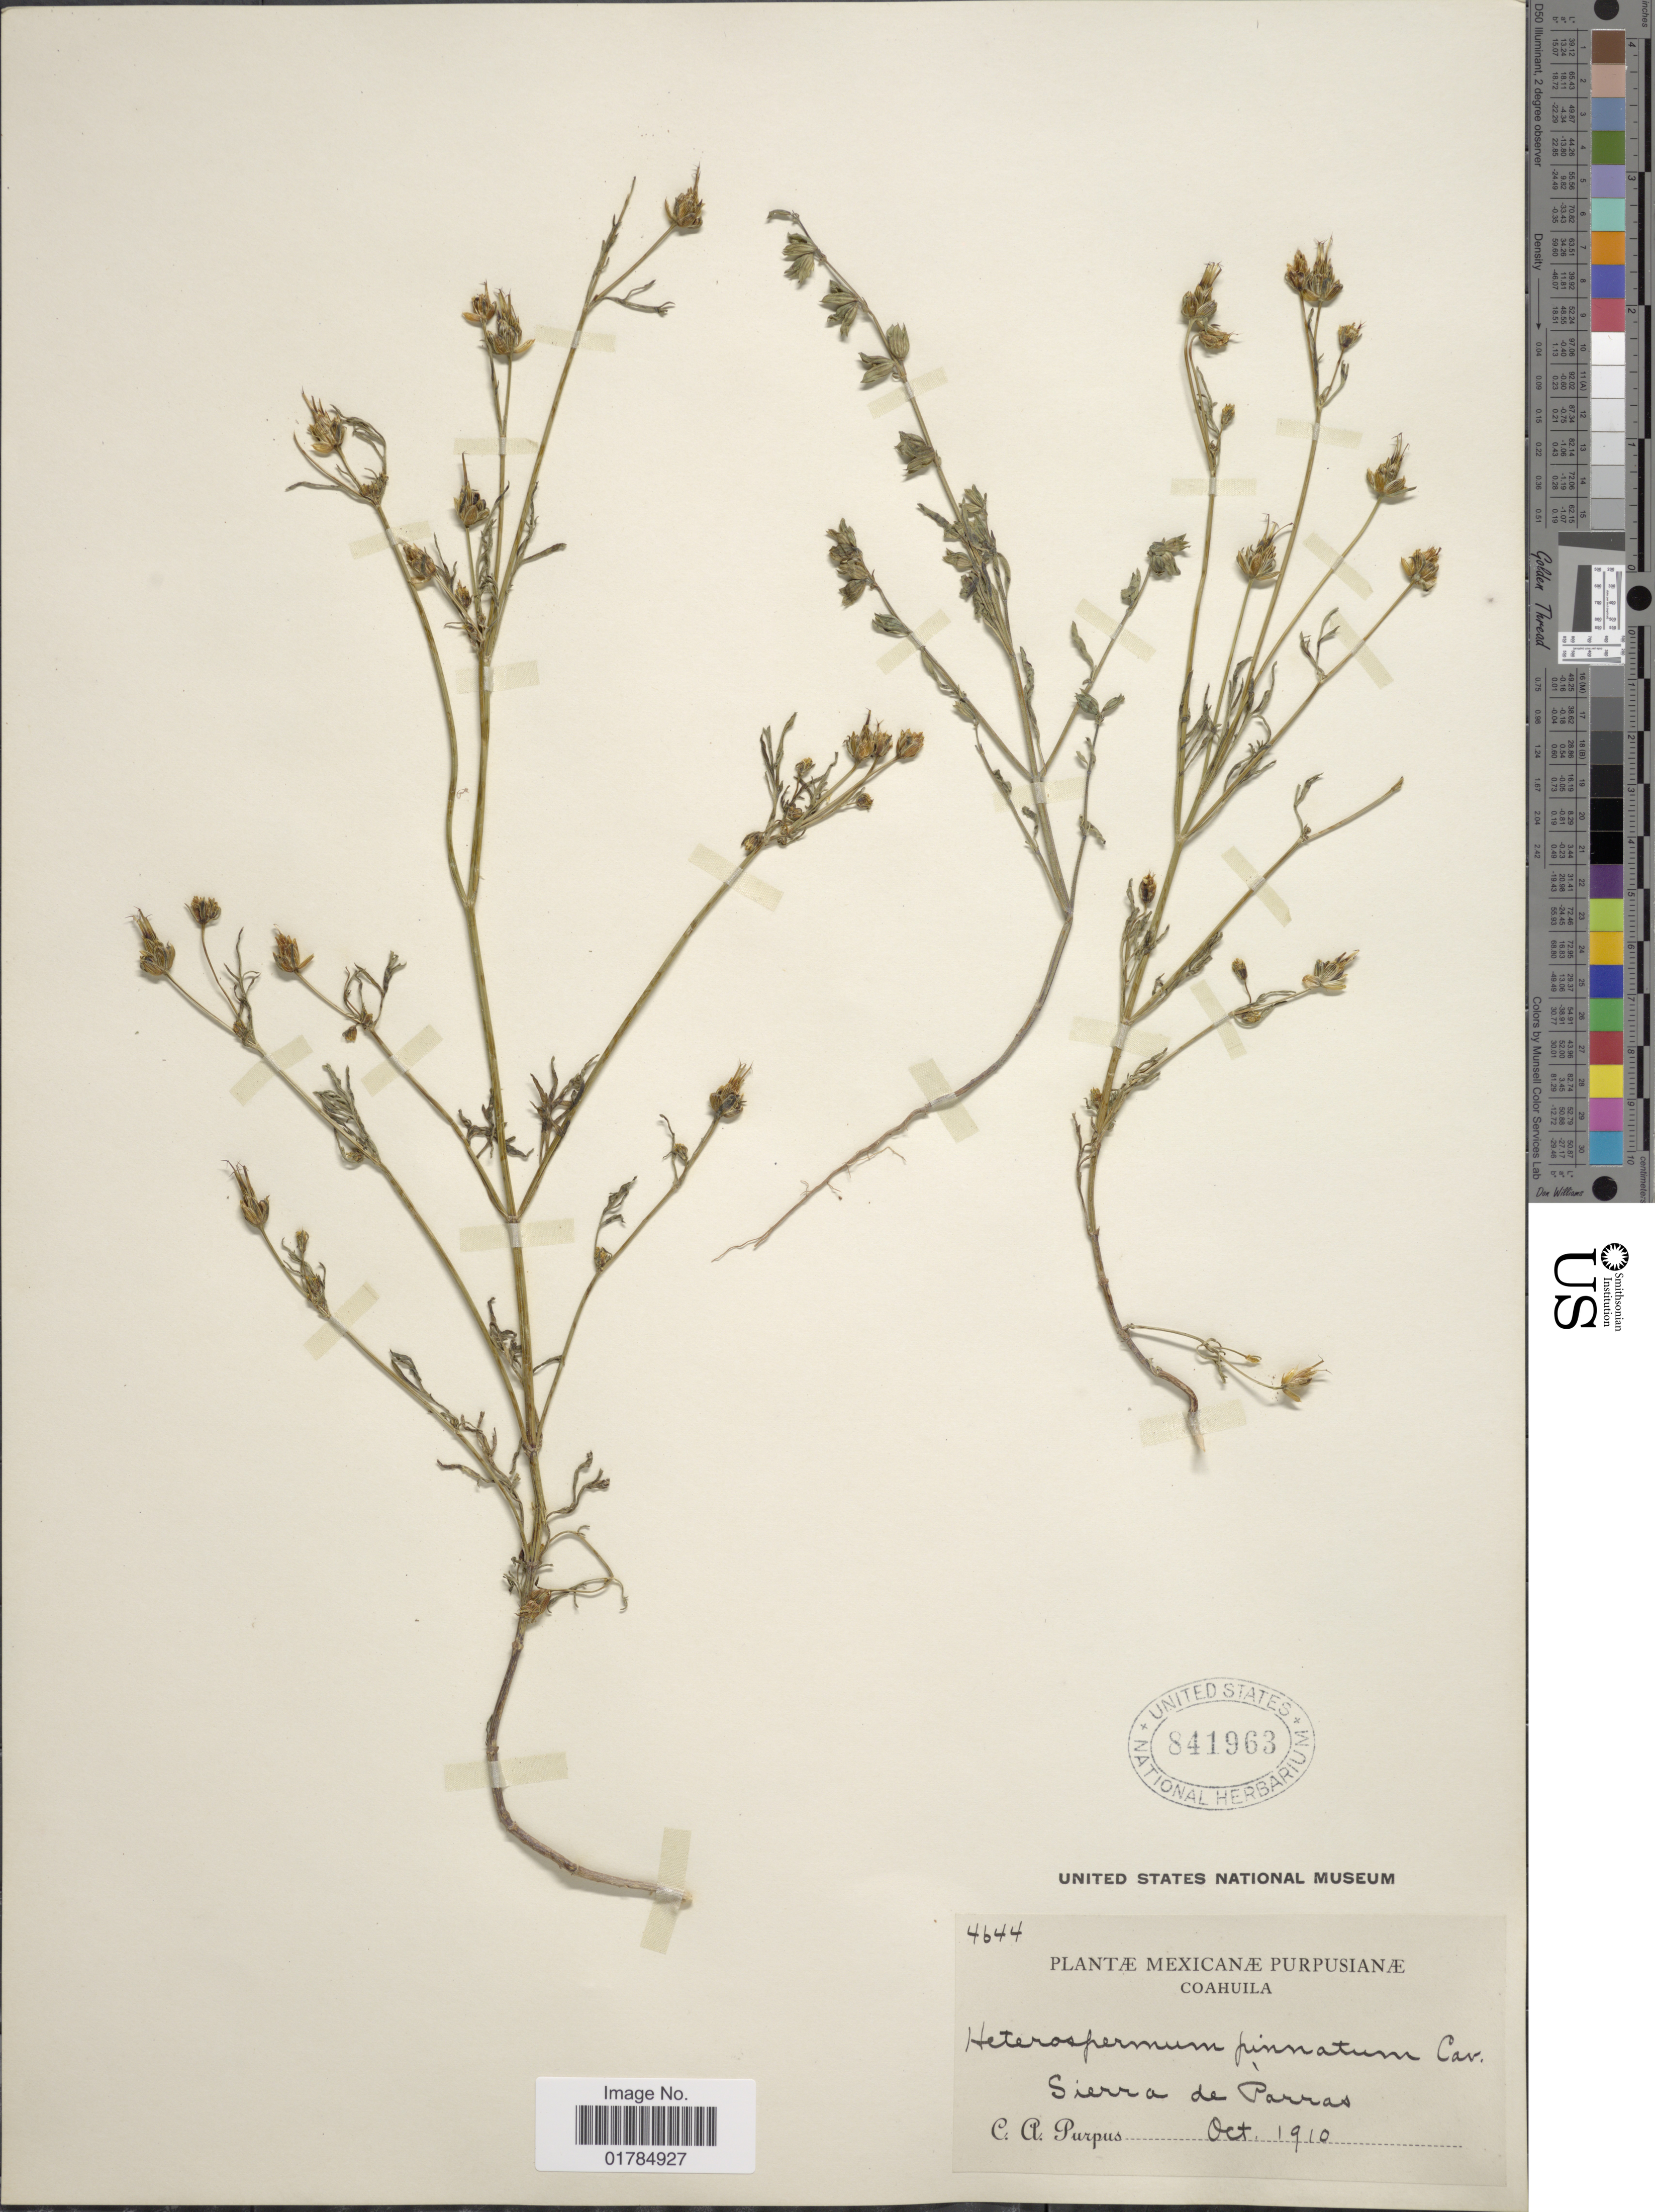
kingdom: Plantae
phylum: Tracheophyta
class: Magnoliopsida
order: Asterales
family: Asteraceae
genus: Heterosperma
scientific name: Heterosperma pinnatum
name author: Cav.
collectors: C. A. Purpus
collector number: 4644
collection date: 1910-10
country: Mexico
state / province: Coahuila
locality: Sierra de Parras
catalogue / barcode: US 841963